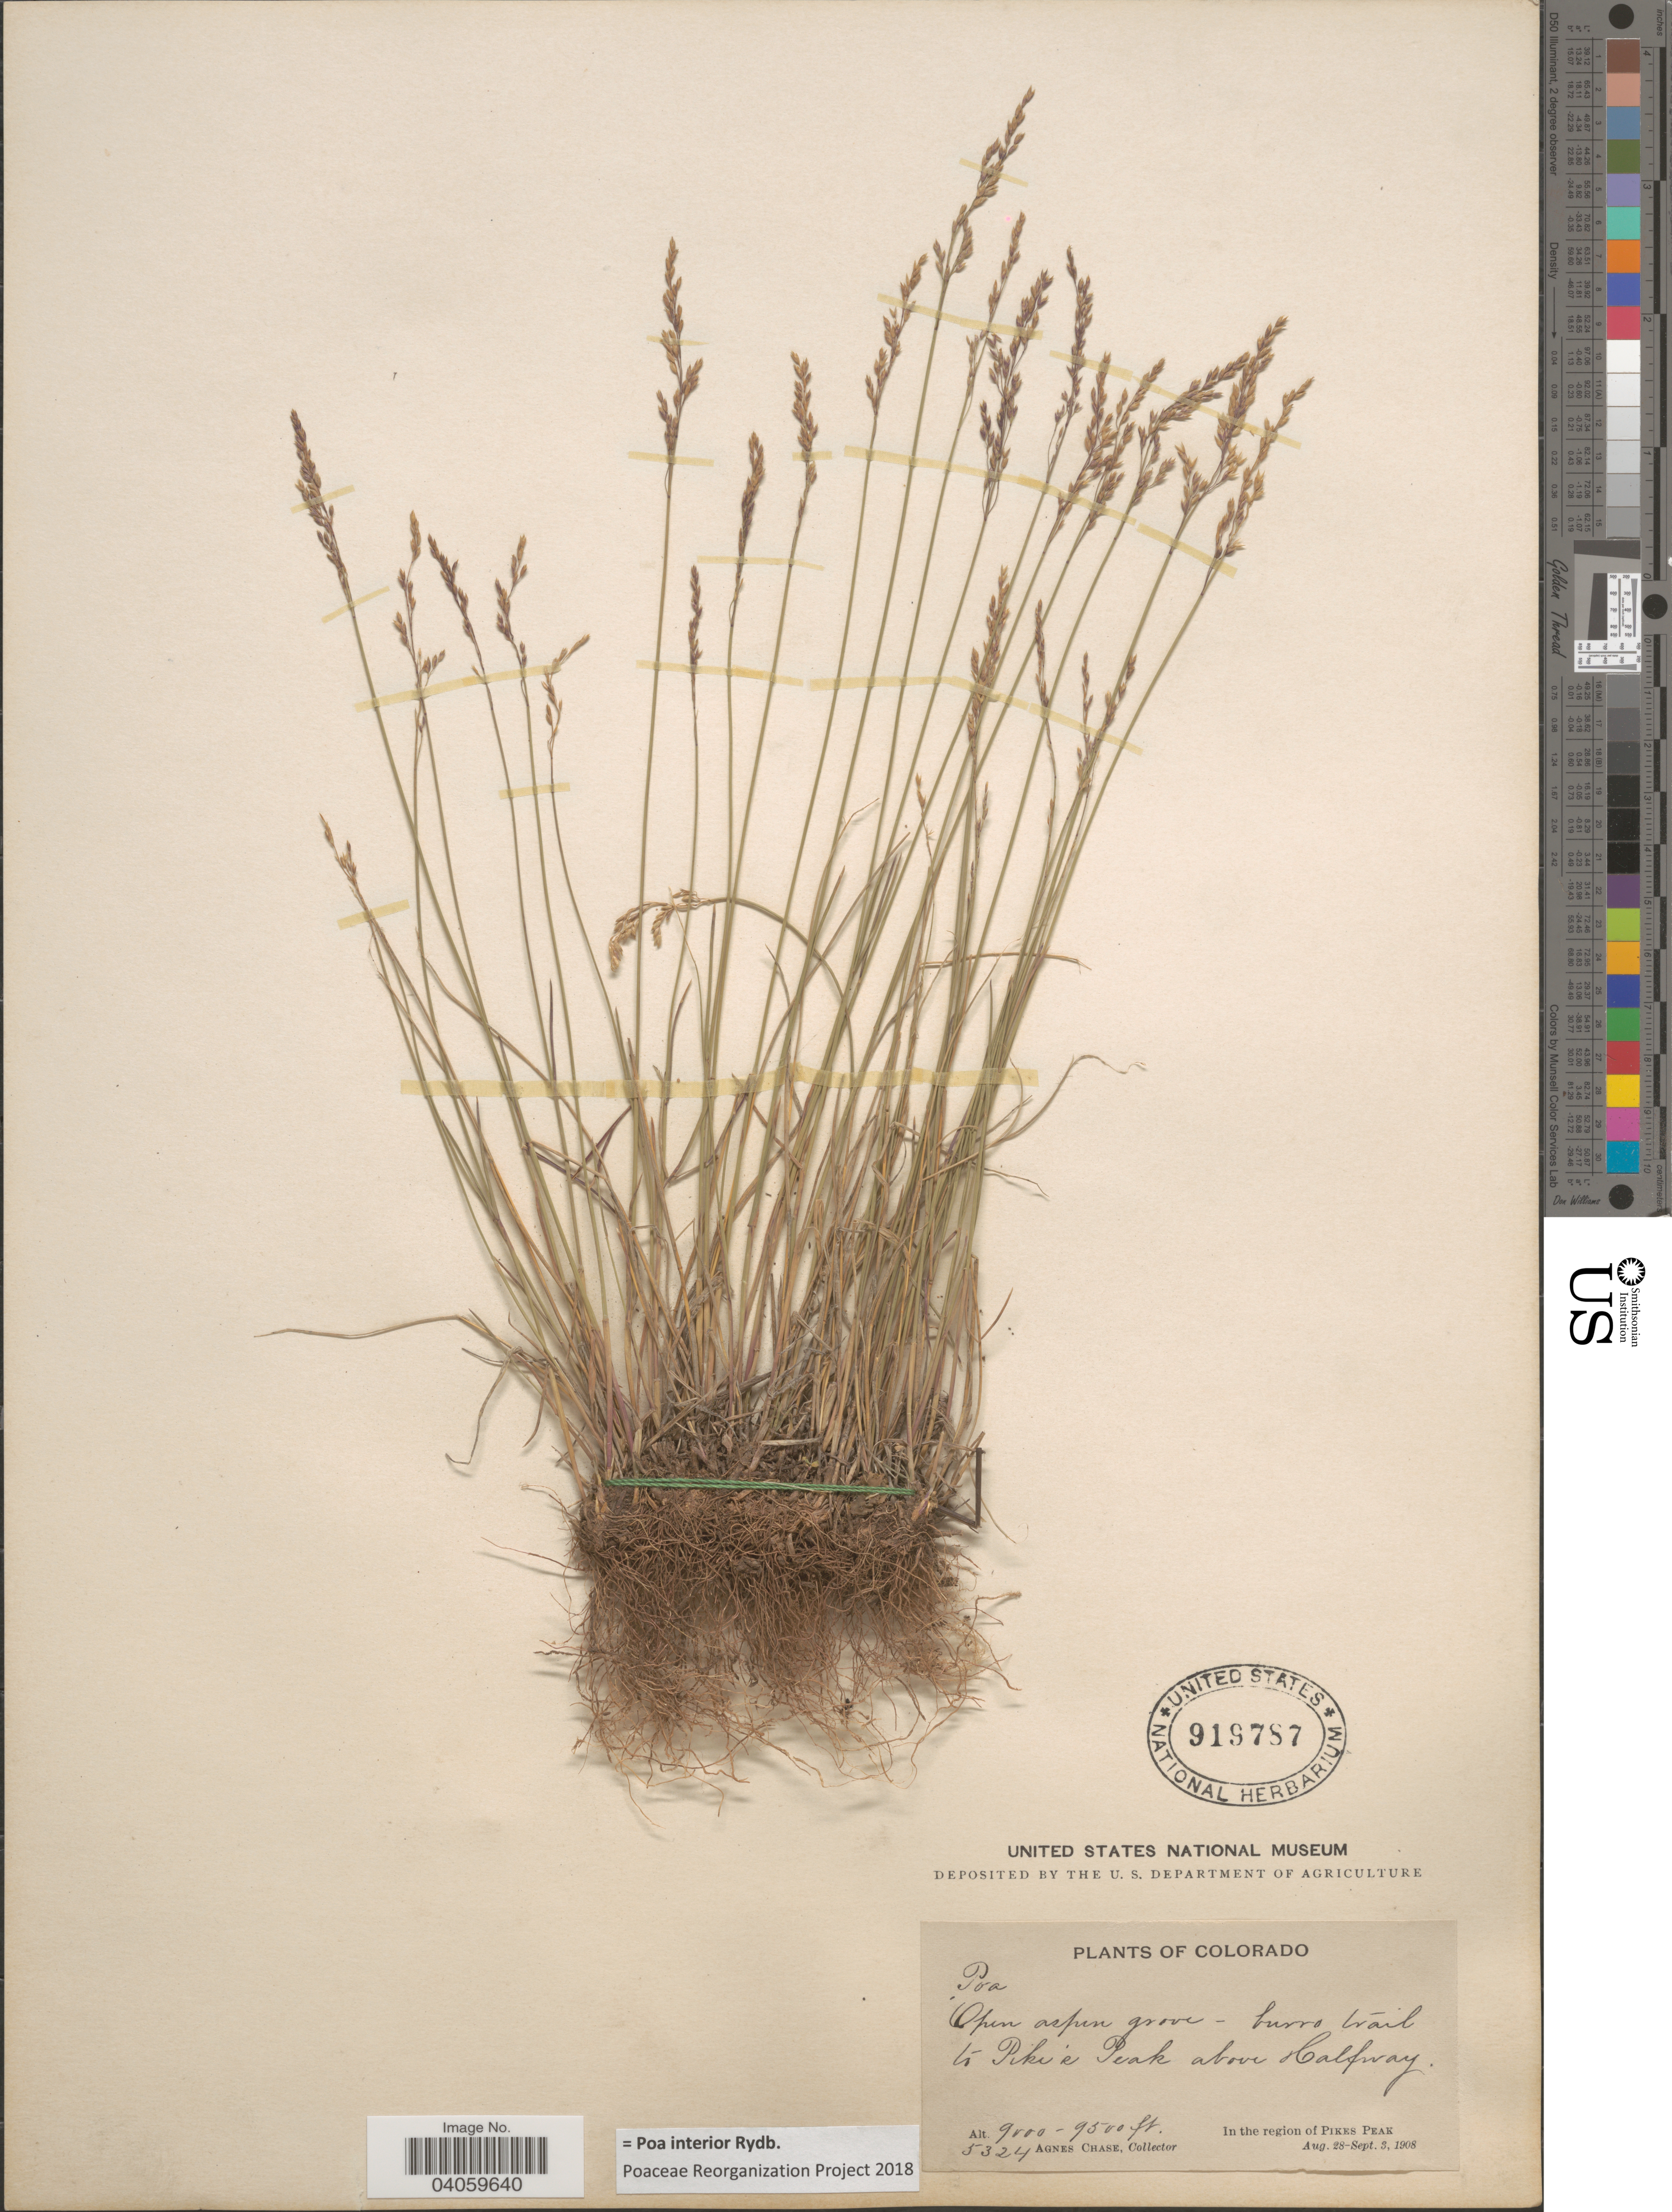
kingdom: Plantae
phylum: Tracheophyta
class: Liliopsida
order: Poales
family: Poaceae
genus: Poa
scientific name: Poa interior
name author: Rydb.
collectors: A. Chase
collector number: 5324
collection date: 1908-08-28/1908-09-03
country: United States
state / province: Colorado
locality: Open aspen grove - burro trail to Pike's Peak above Halfway. In the region of Pikes Peak.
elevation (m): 2743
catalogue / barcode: US 919787